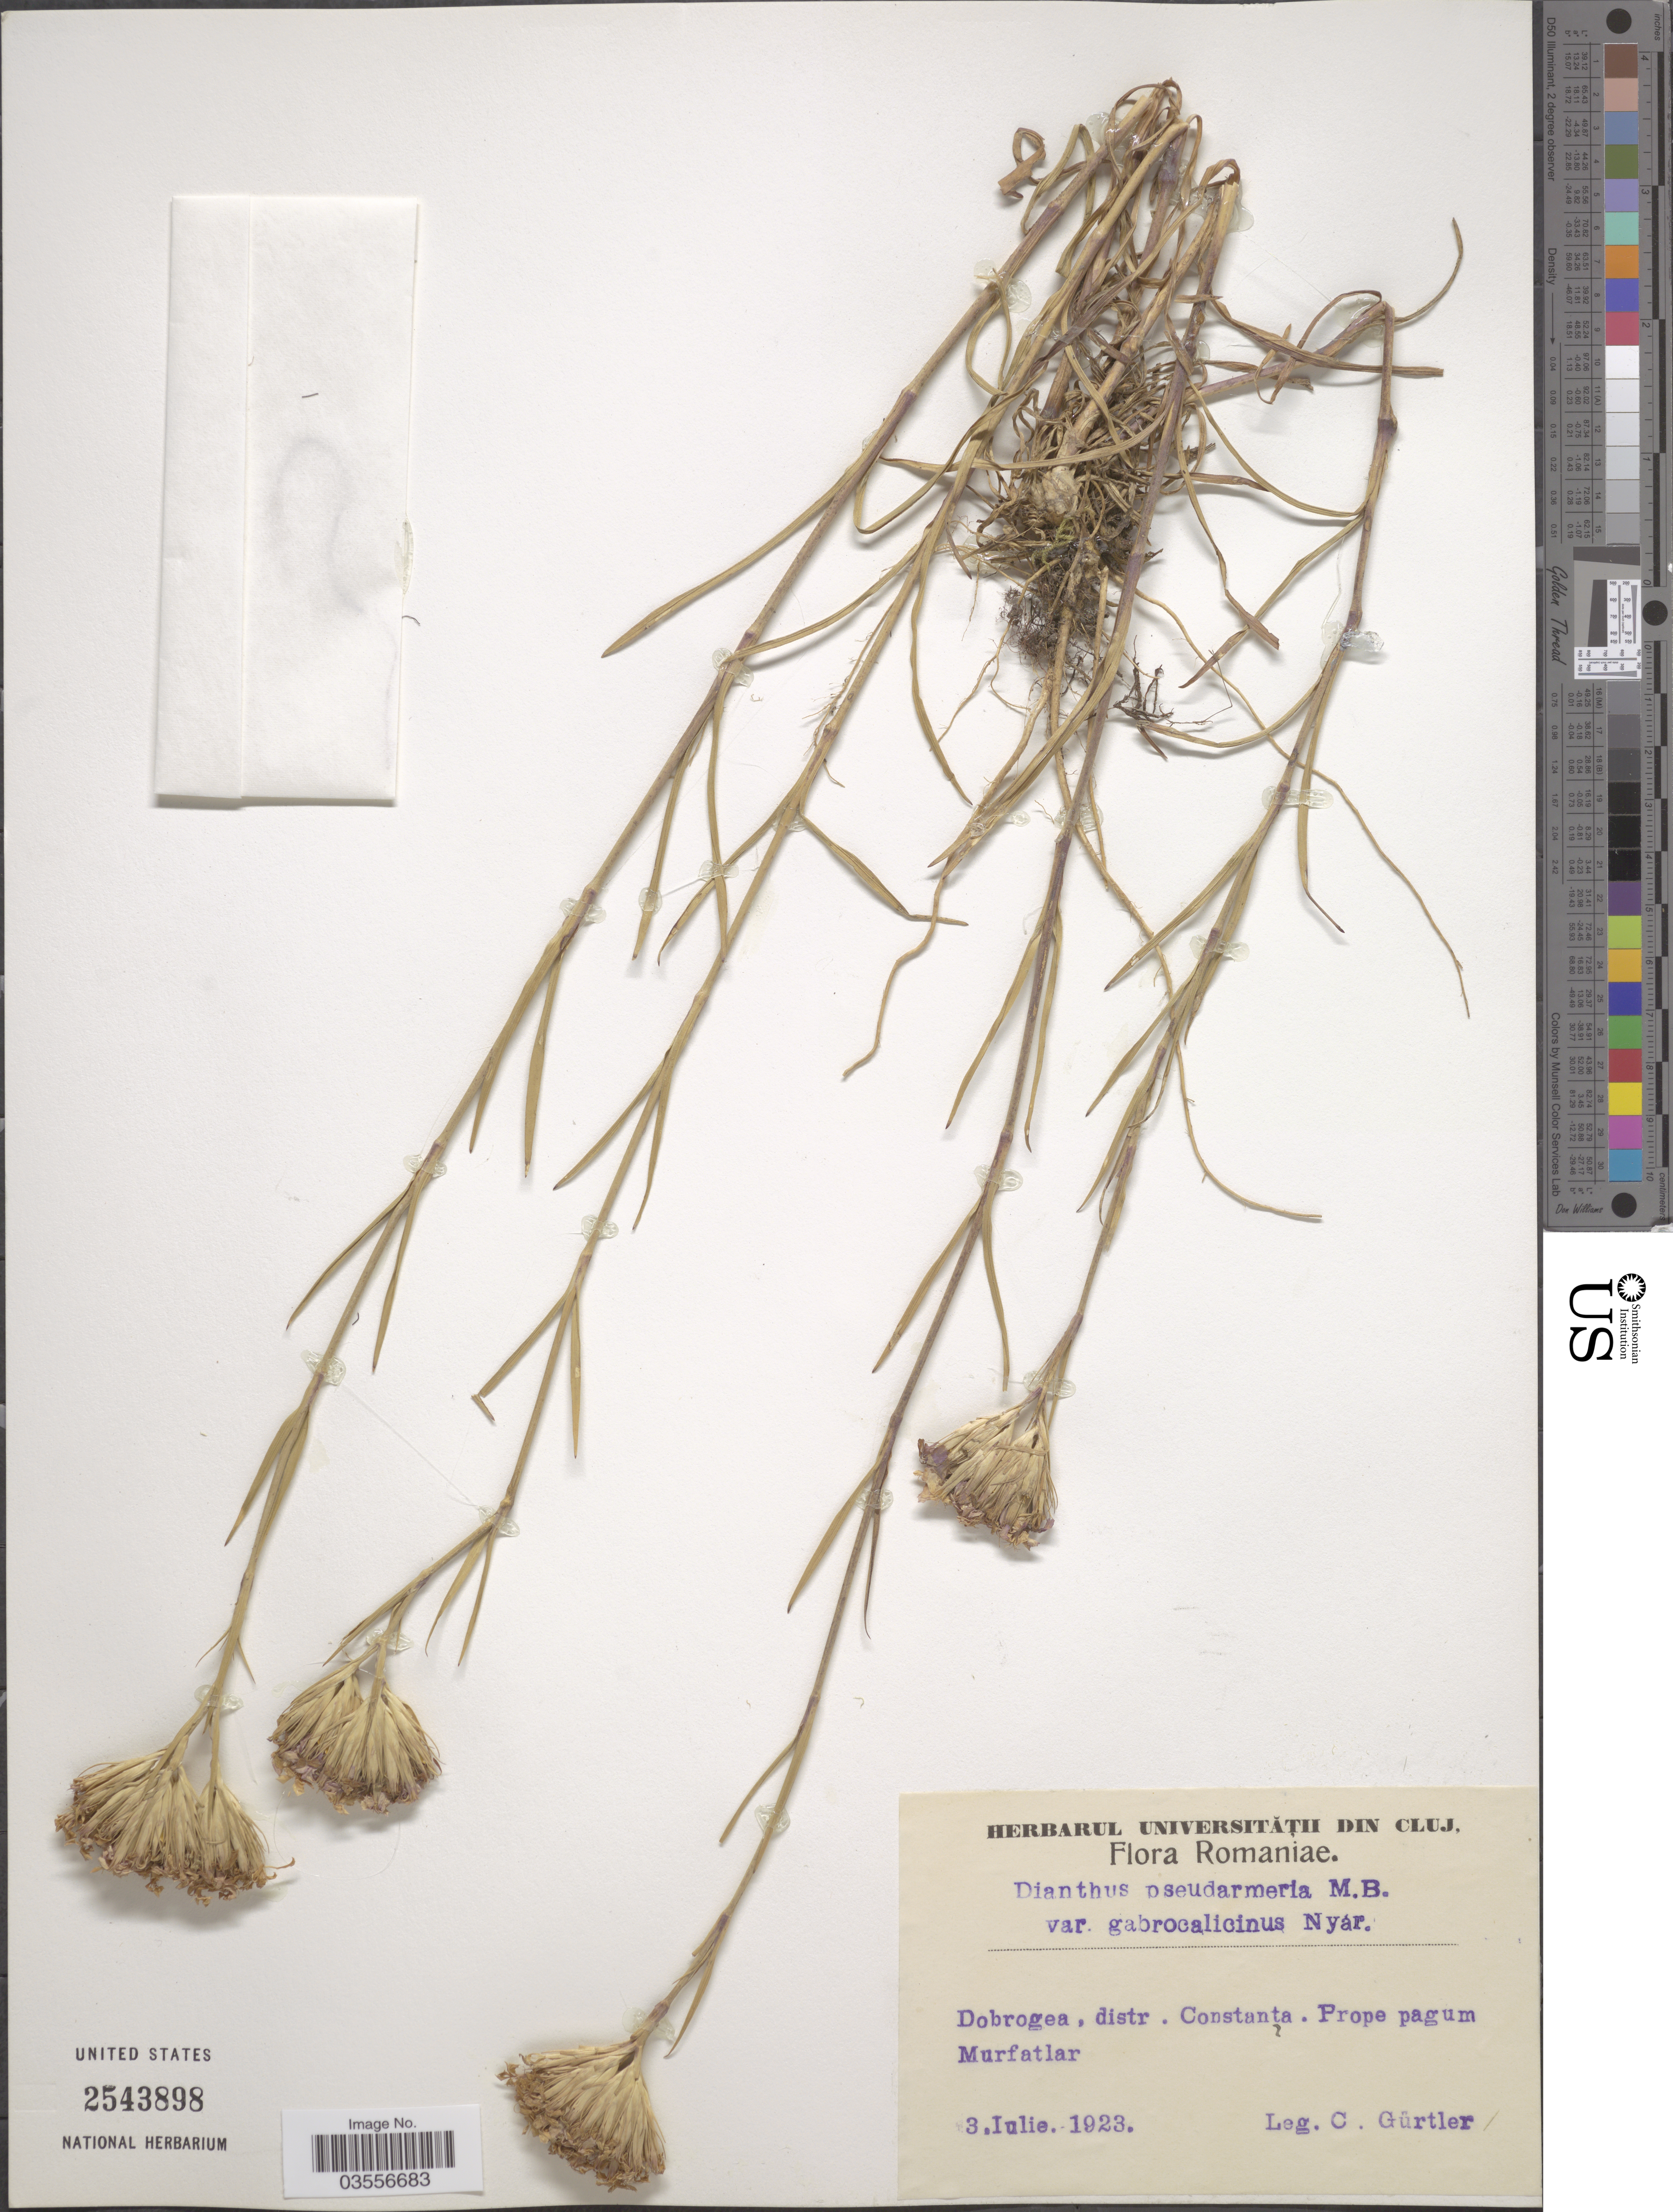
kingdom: Plantae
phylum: Tracheophyta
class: Magnoliopsida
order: Caryophyllales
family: Caryophyllaceae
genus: Dianthus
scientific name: Dianthus pseudarmeria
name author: M. Bieb.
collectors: C. Gürtler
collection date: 1923-07-03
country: Romania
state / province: Constanta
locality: Dobrogea, distr. Constanta. Prope pagum Murfatlar.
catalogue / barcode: US 2543898